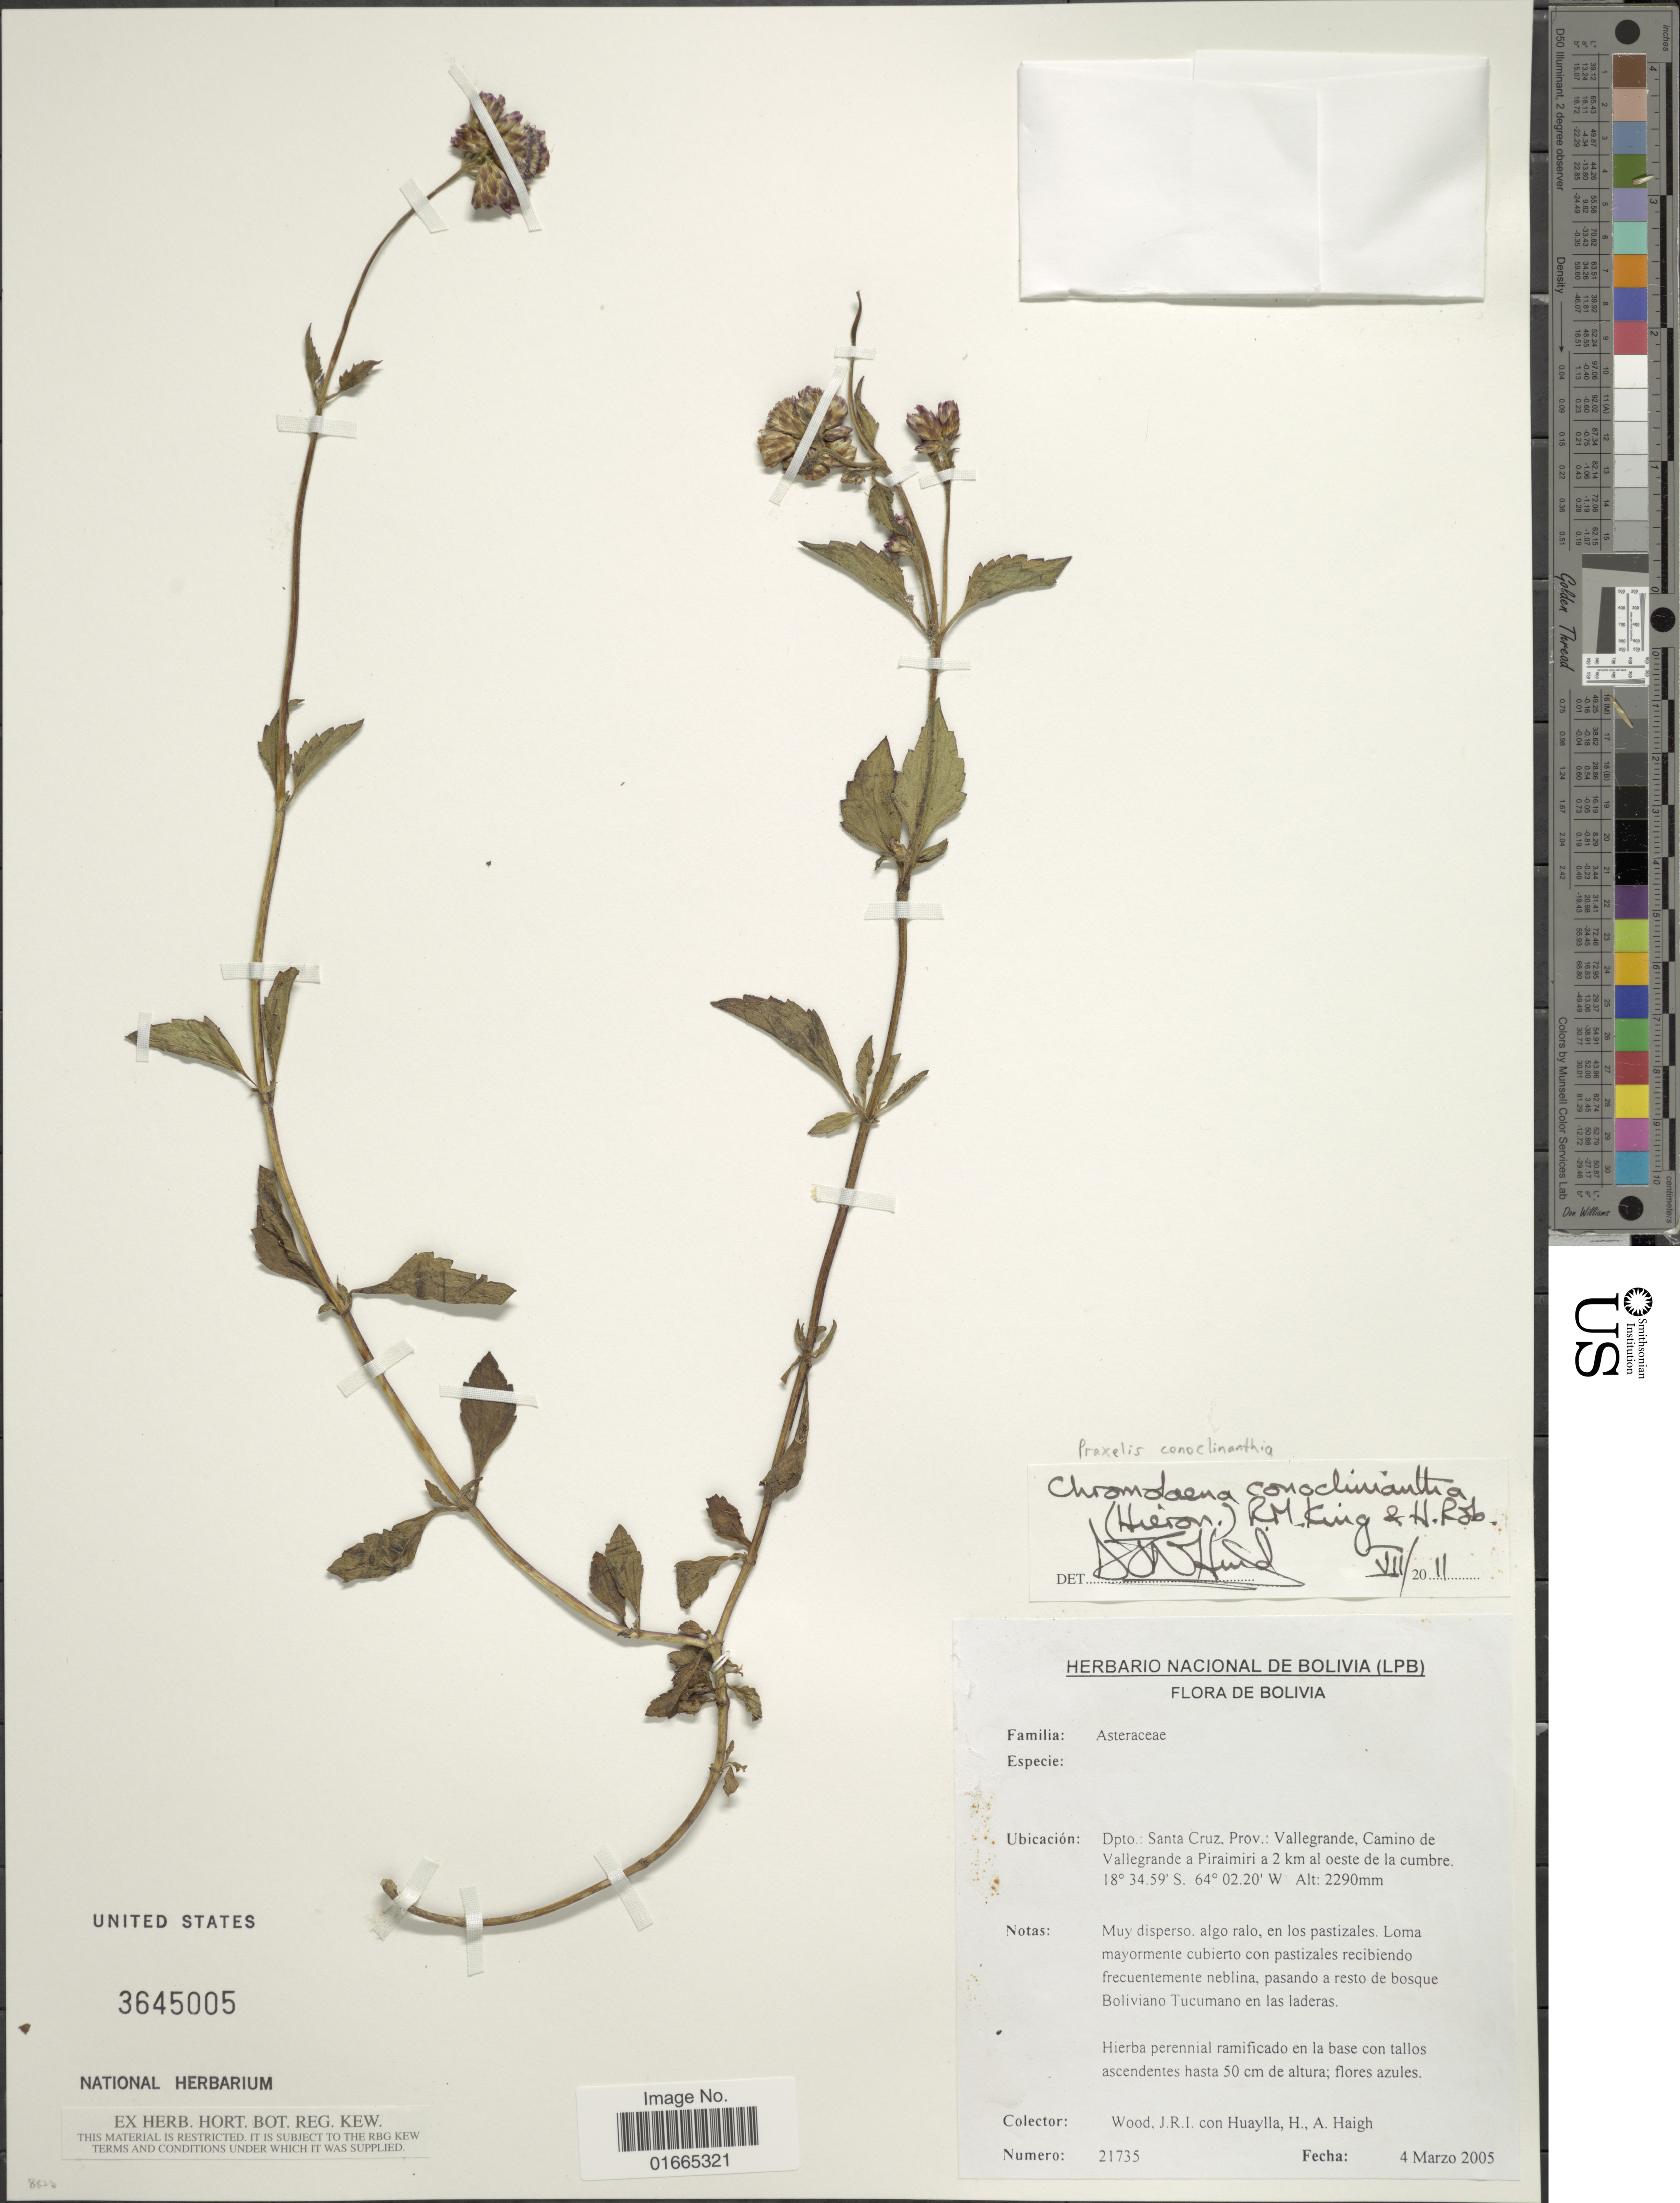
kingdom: Plantae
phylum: Tracheophyta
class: Magnoliopsida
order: Asterales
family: Asteraceae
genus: Praxelis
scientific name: Praxelis conoclinanthia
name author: (Hieron.) R.M. King & H. Rob.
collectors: J. R. I. Wood, H. Huaylla & A. Haigh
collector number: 21735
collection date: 2005-03-04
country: Bolivia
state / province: Santa Cruz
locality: Dpto.: Santa Cruz, Prov.: Vallegrande, Camino de Vallegrande a Piraimiri a 2 km al oeste de la cumbre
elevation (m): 2290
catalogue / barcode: US 3645005